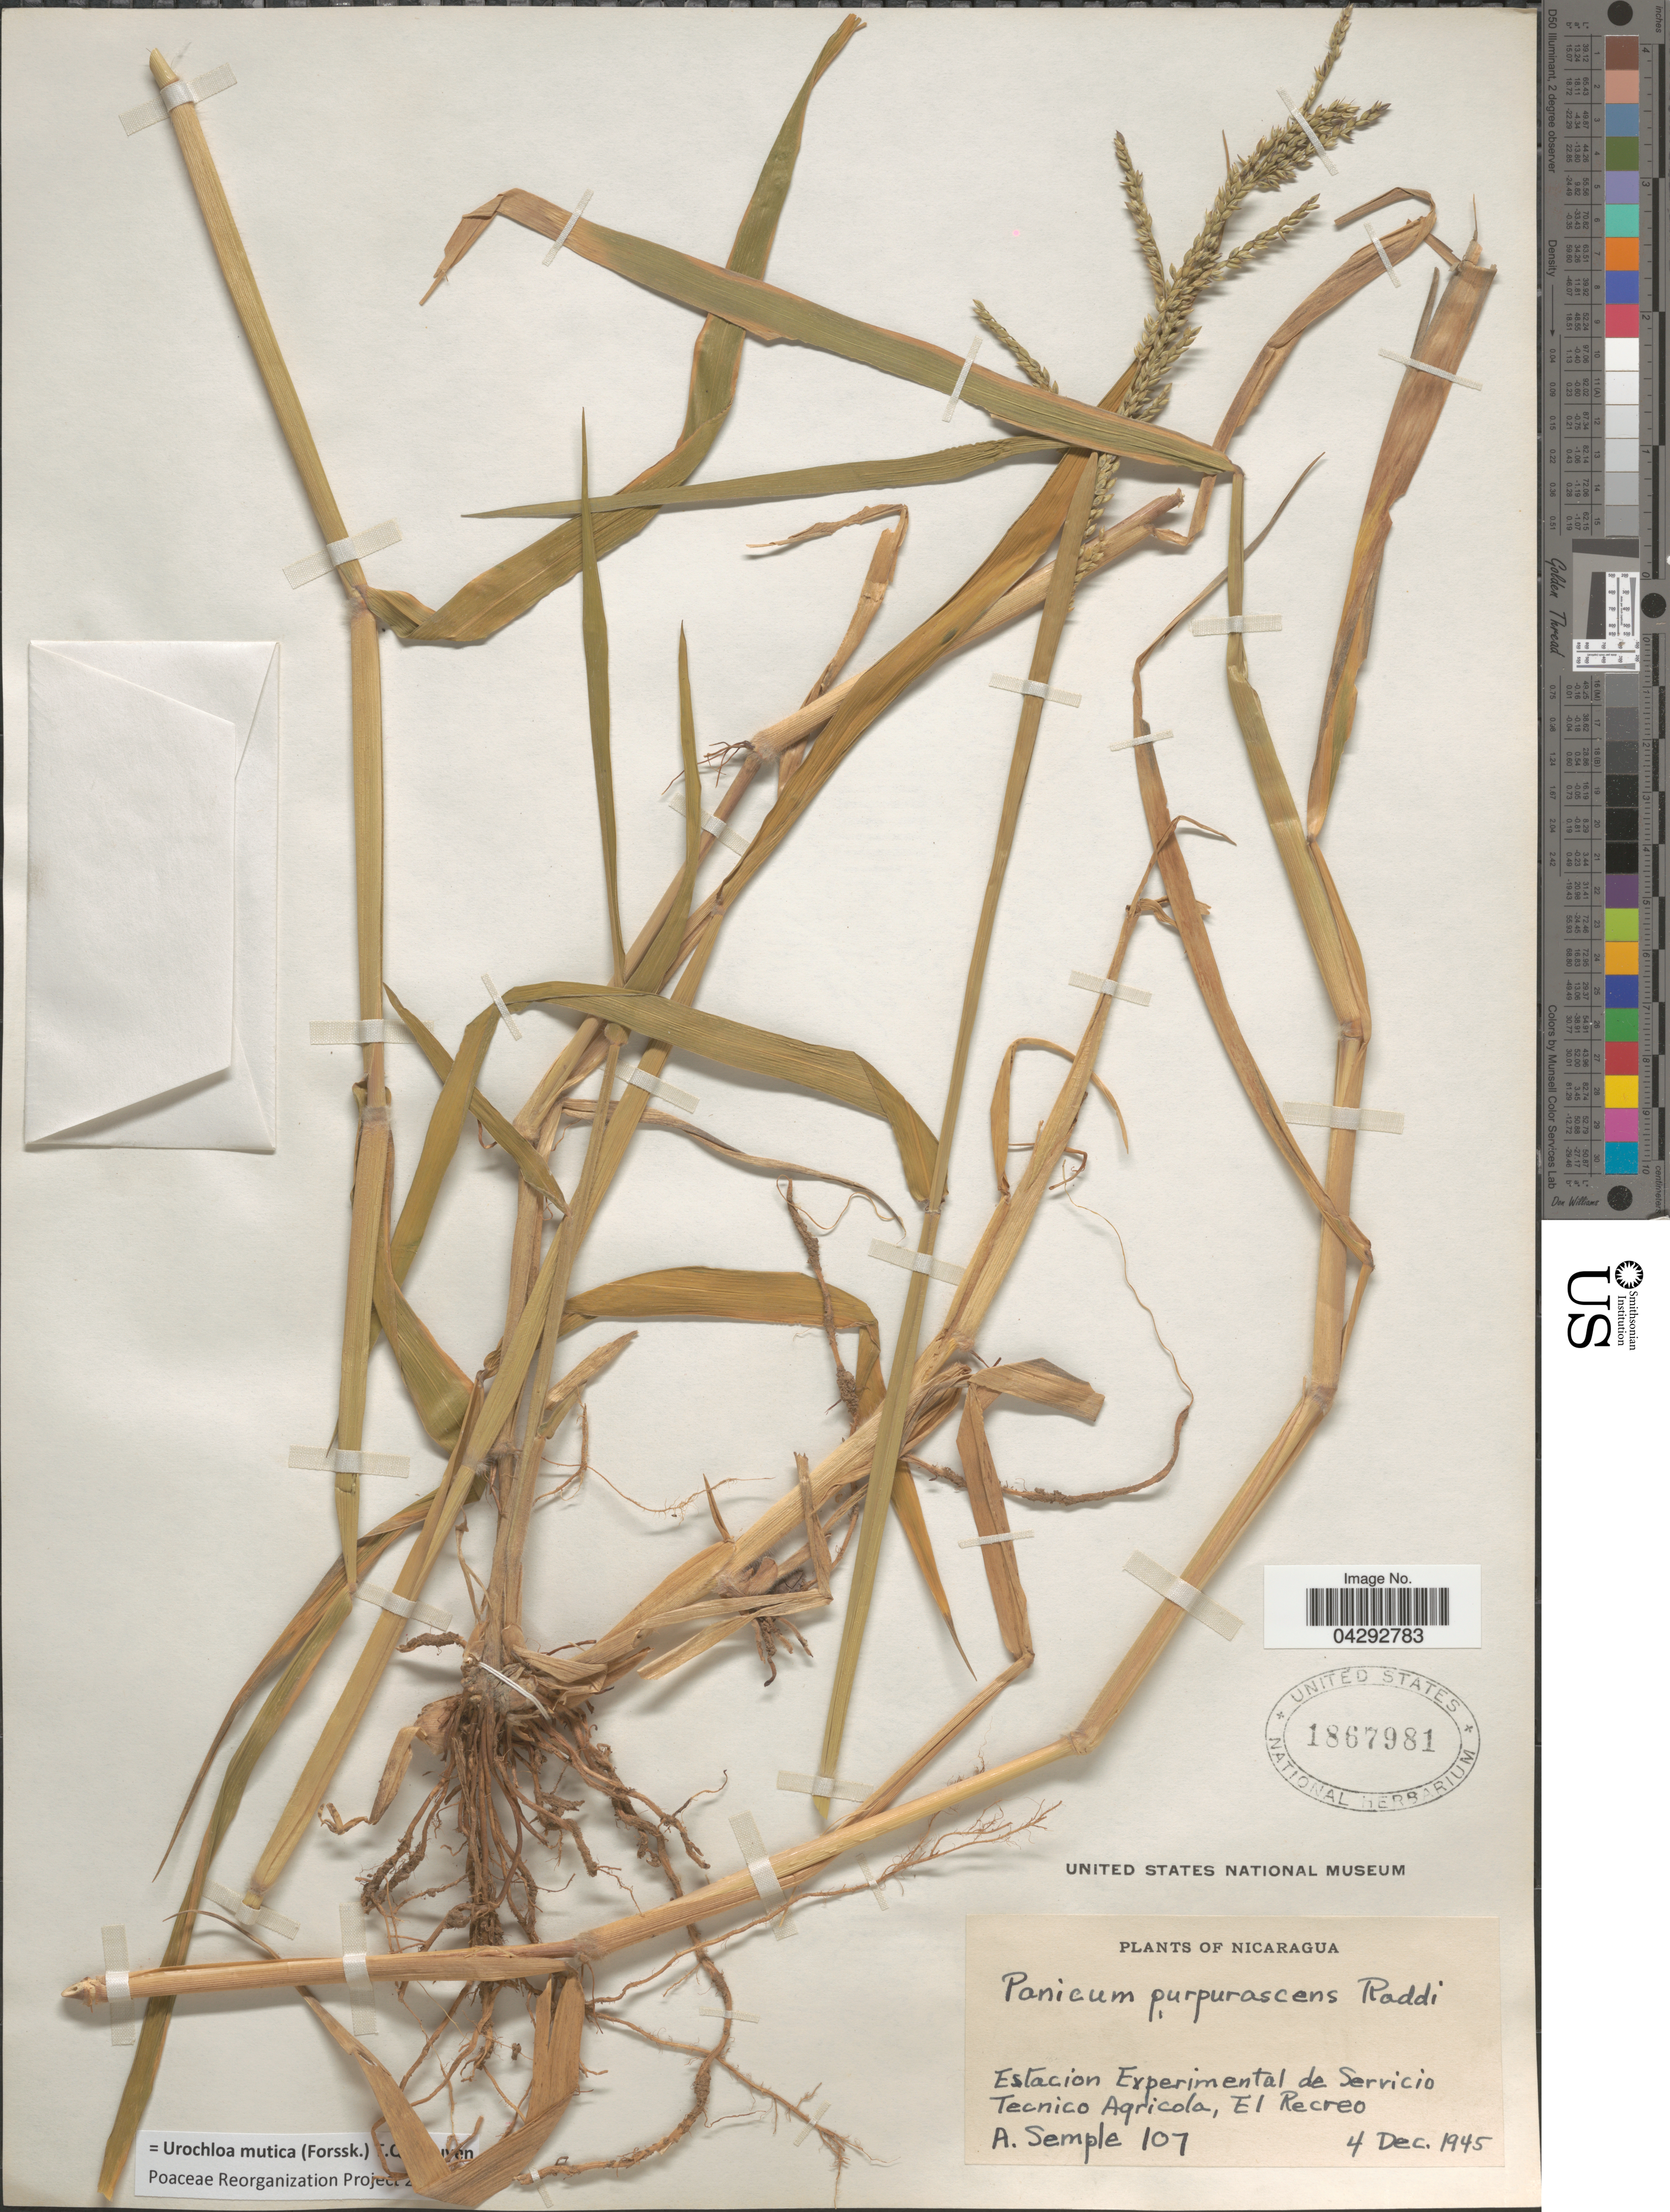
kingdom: Plantae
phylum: Tracheophyta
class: Liliopsida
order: Poales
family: Poaceae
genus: Urochloa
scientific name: Urochloa mutica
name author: (Forssk.) T.Q. Nguyen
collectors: A. Semple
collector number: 107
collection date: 1945-12-04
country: Nicaragua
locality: Estacion Experimental de Servicio Tecnico Agricola, El Recreo.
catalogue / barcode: US 1867981